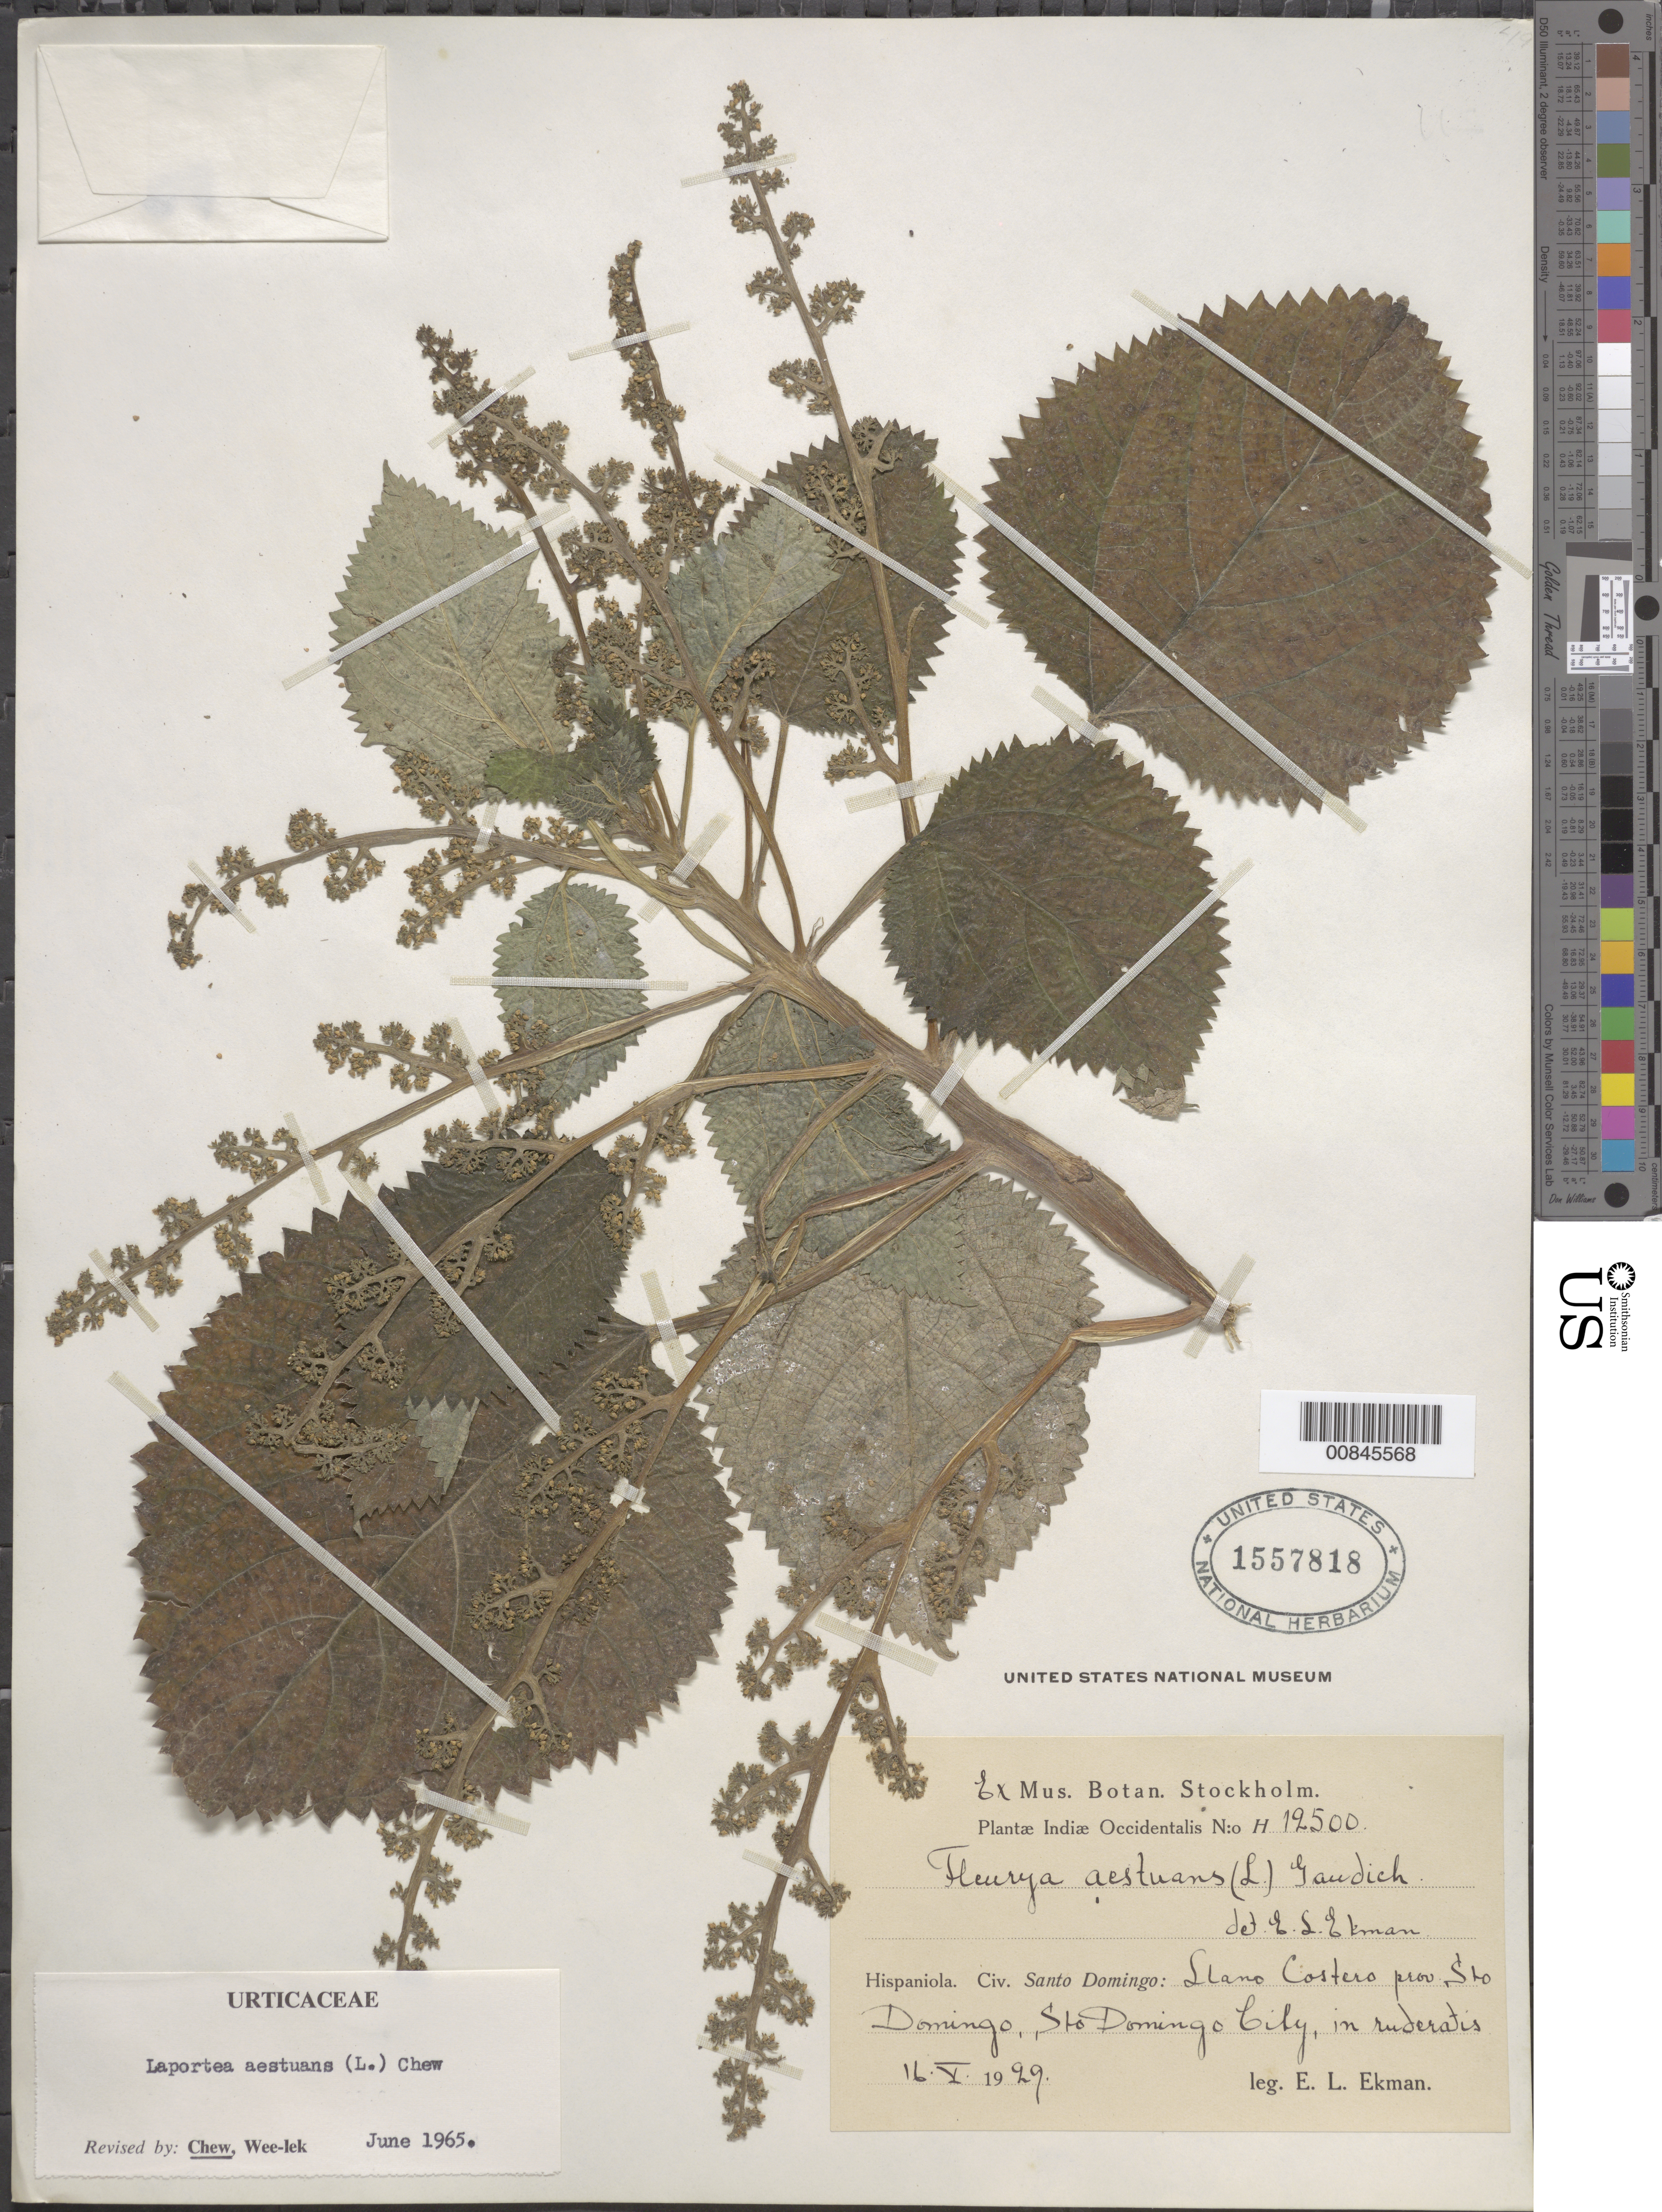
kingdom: Plantae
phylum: Tracheophyta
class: Magnoliopsida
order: Rosales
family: Urticaceae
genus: Laportea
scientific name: Laportea aestuans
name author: (L.) Chew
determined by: Chew, Wee-Lek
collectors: E. L. Ekman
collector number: H 12500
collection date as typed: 16 May 1929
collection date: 1929-05-16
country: Dominican Republic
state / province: Distrito Nacional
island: Hispaniola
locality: Llano Costero, prov. Sto. Domingo (obsolete), Sto. Domingo City.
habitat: In ruderatis.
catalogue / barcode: US 1557818